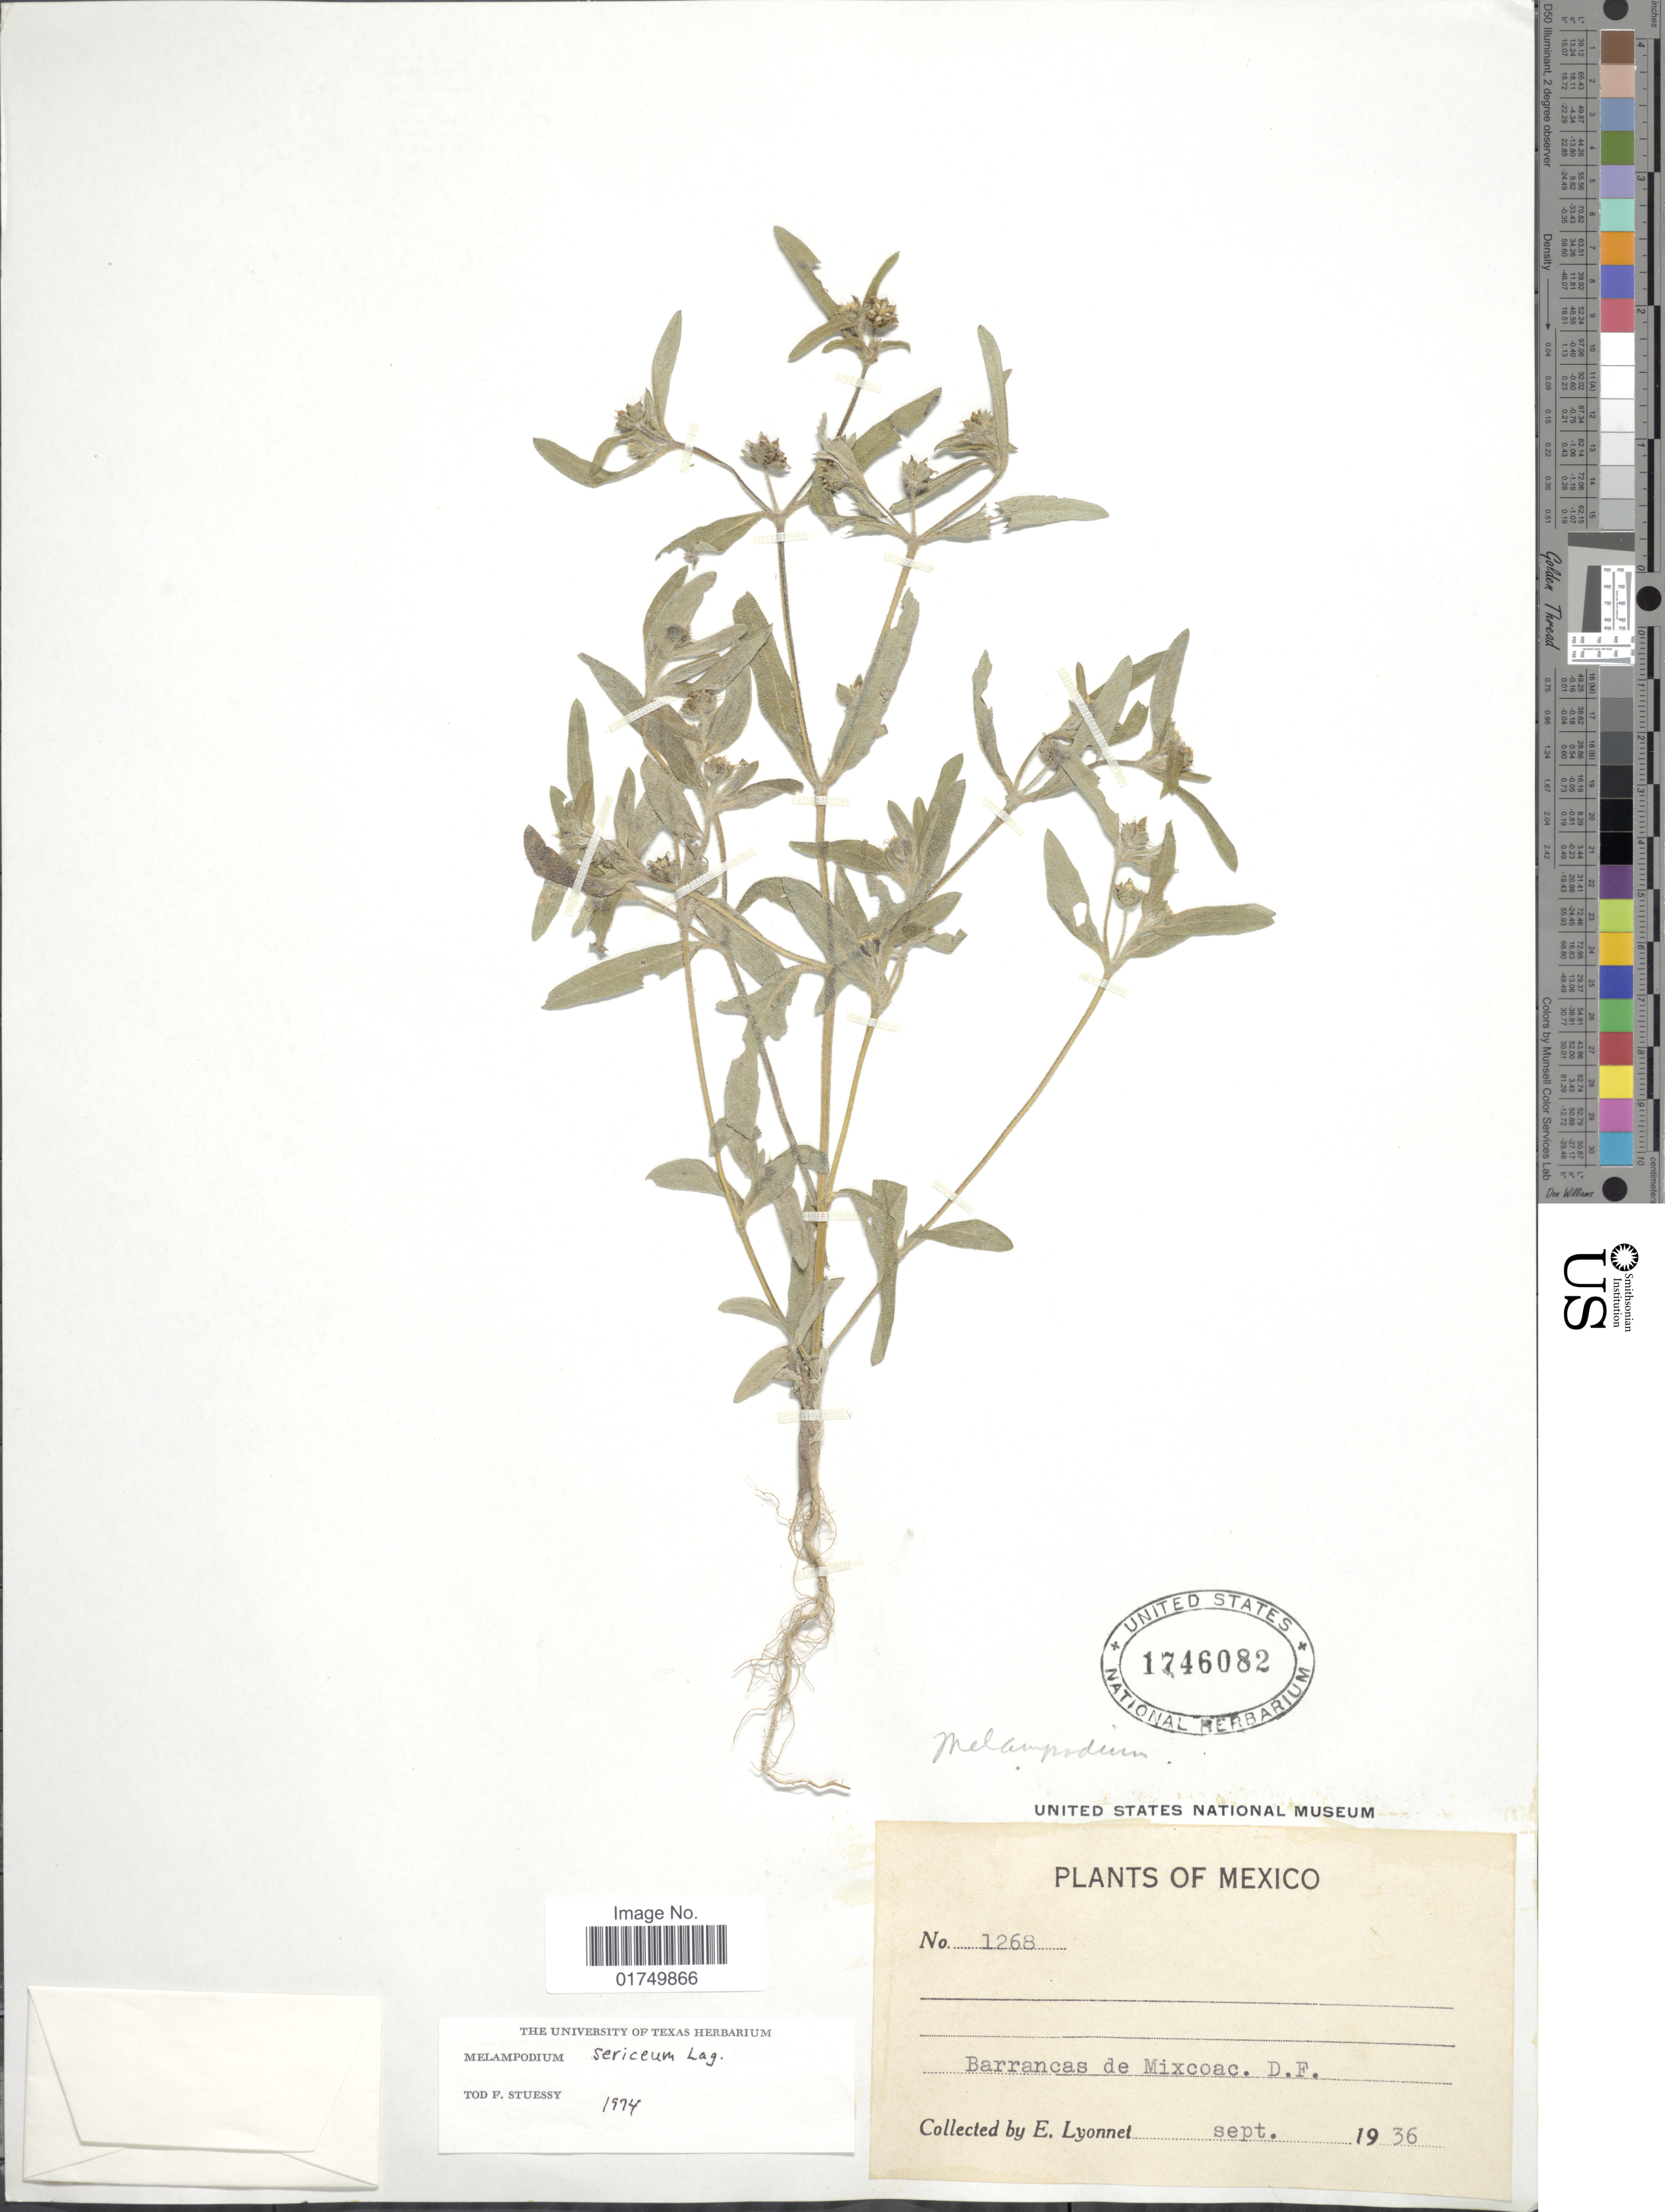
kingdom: Plantae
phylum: Tracheophyta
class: Magnoliopsida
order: Asterales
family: Asteraceae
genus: Melampodium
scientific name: Melampodium sericeum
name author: Kunth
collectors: E. Lyonnet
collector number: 1268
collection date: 1936-09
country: Mexico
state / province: Distrito Federal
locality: Barrancas de Mixcoac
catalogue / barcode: US 1746082